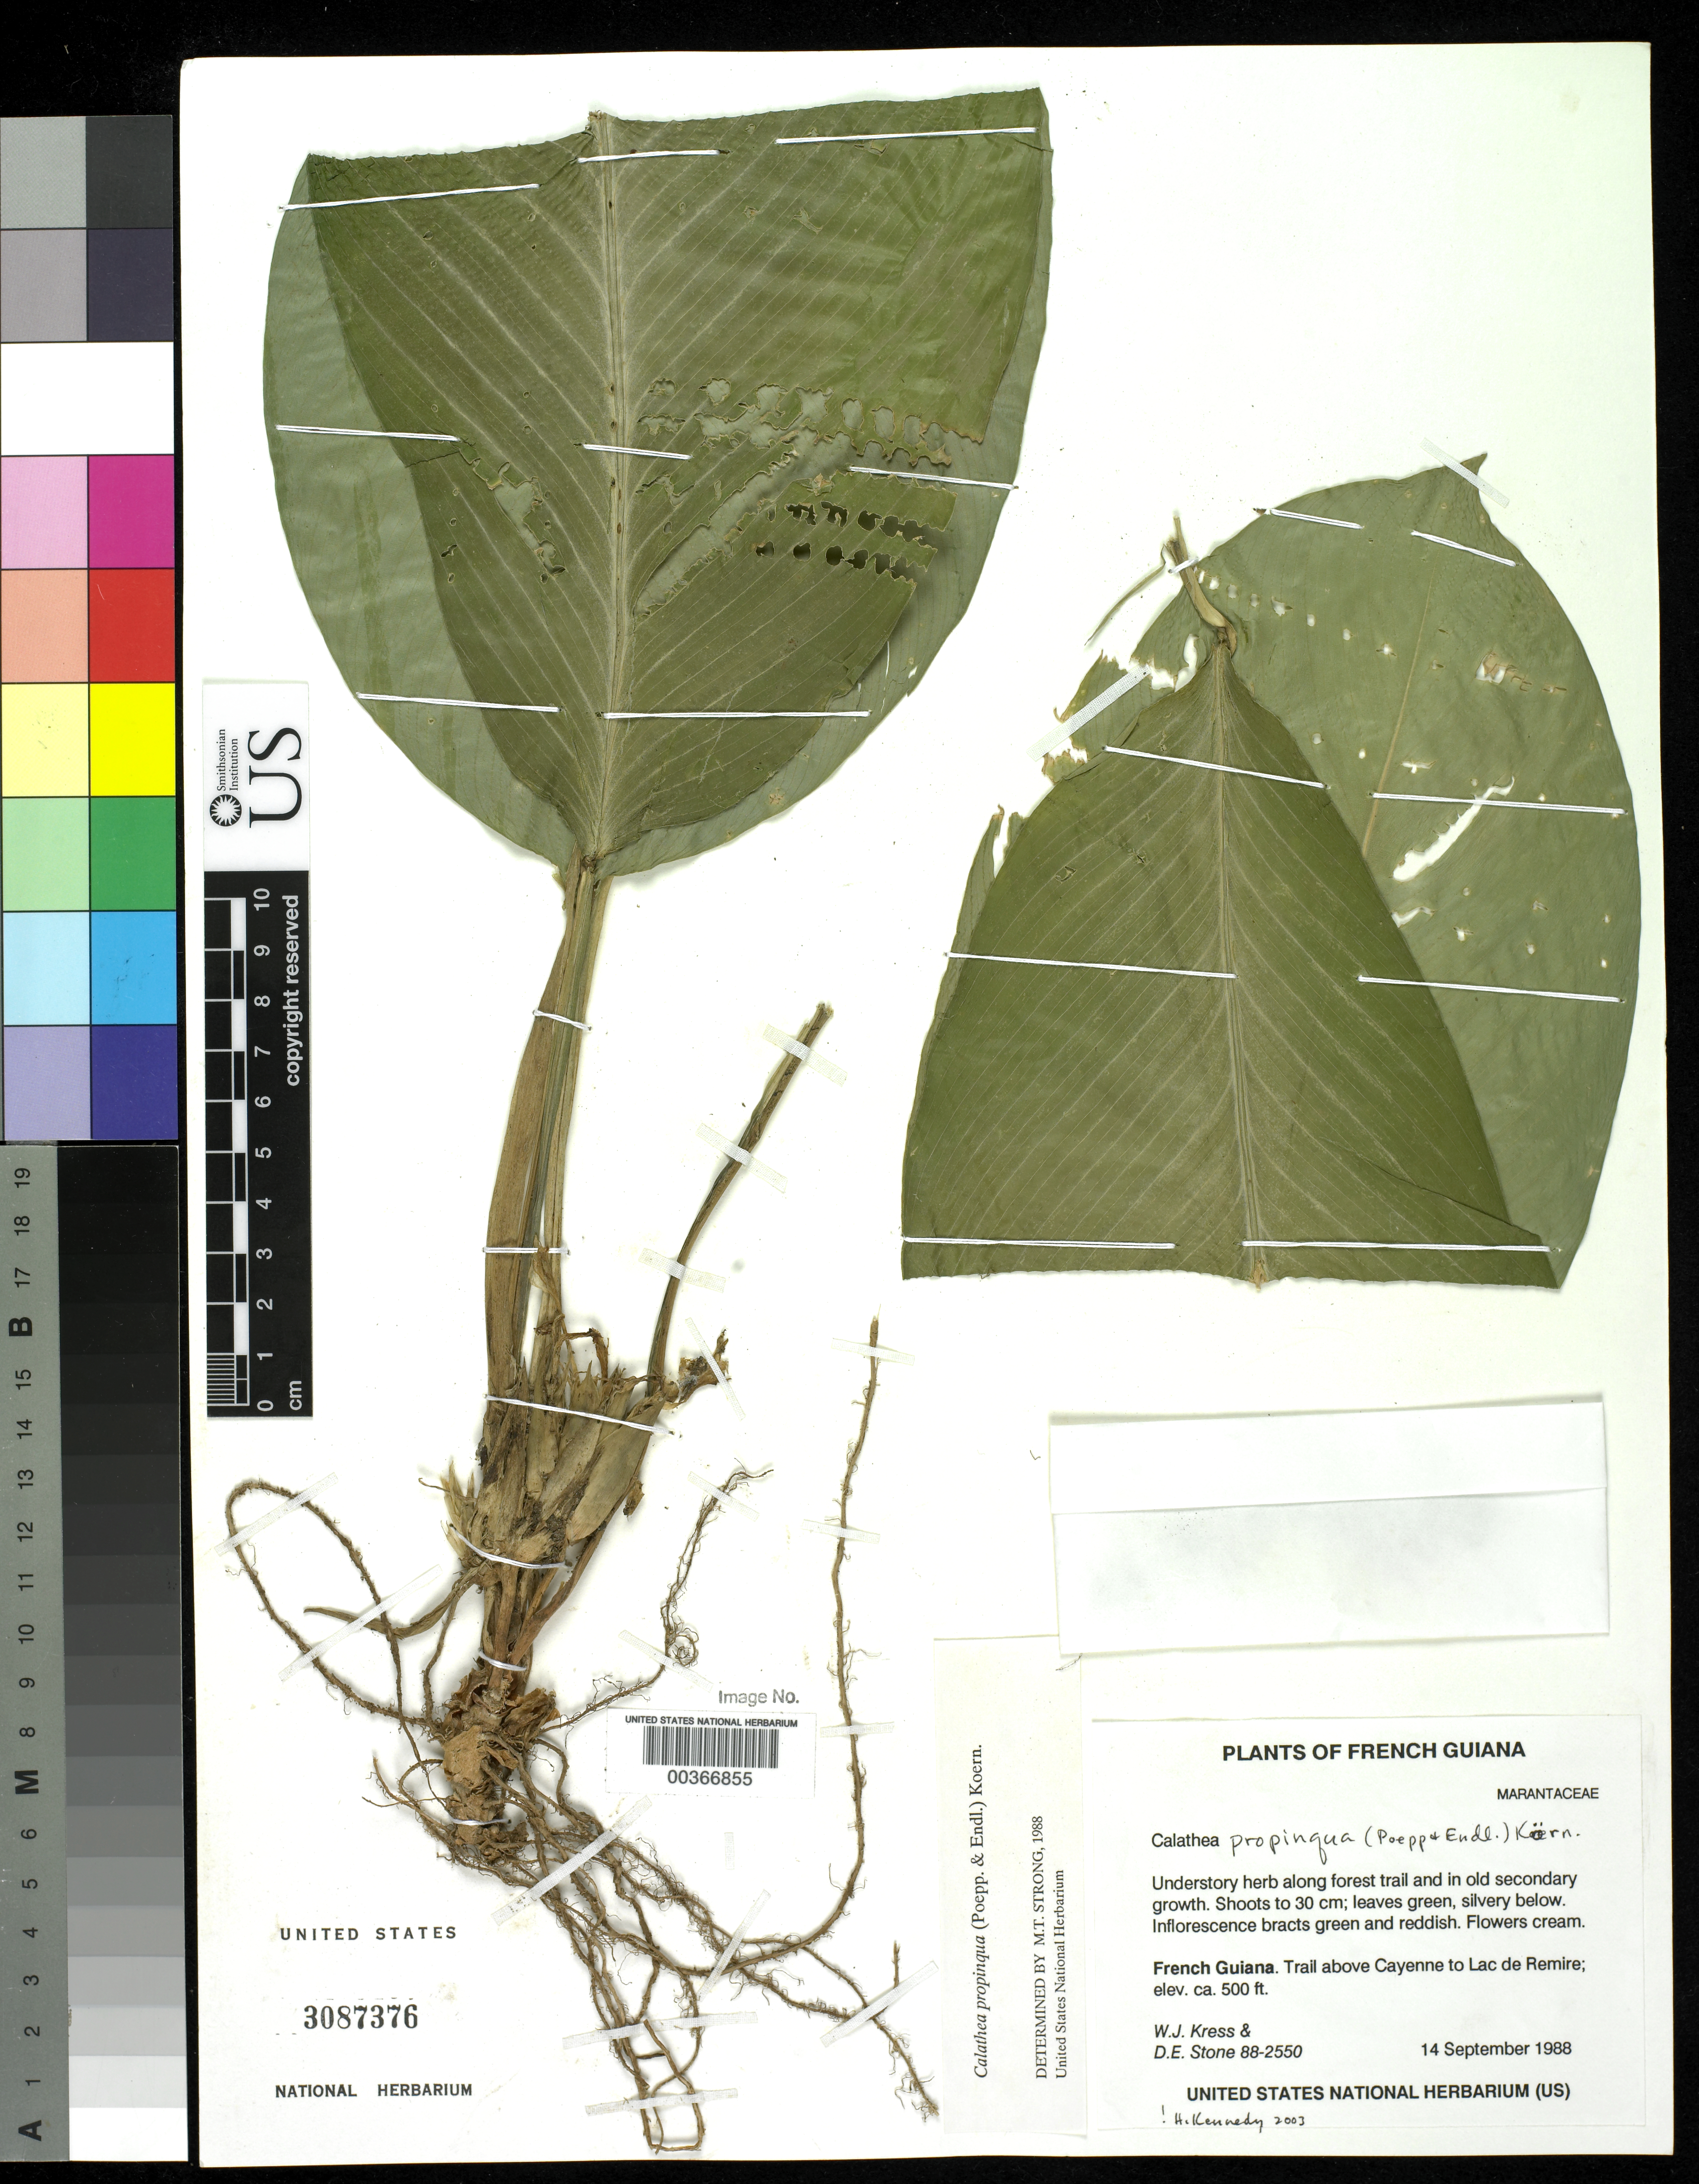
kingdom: Plantae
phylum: Tracheophyta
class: Liliopsida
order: Zingiberales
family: Marantaceae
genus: Goeppertia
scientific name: Goeppertia propinqua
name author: (Poepp. & Endl.) Borchs. & S. Suárez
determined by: Strong, M. T., (US), Smithsonian Institution - National Museum of Natural History (UNITED STATES)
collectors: W. J. Kress & D. E. Stone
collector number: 88-2550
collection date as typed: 14 Sep 1988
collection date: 1988-09-14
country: French Guiana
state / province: Cayenne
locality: Trail above cayenne to lac de remire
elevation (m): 152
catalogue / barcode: US 3087376